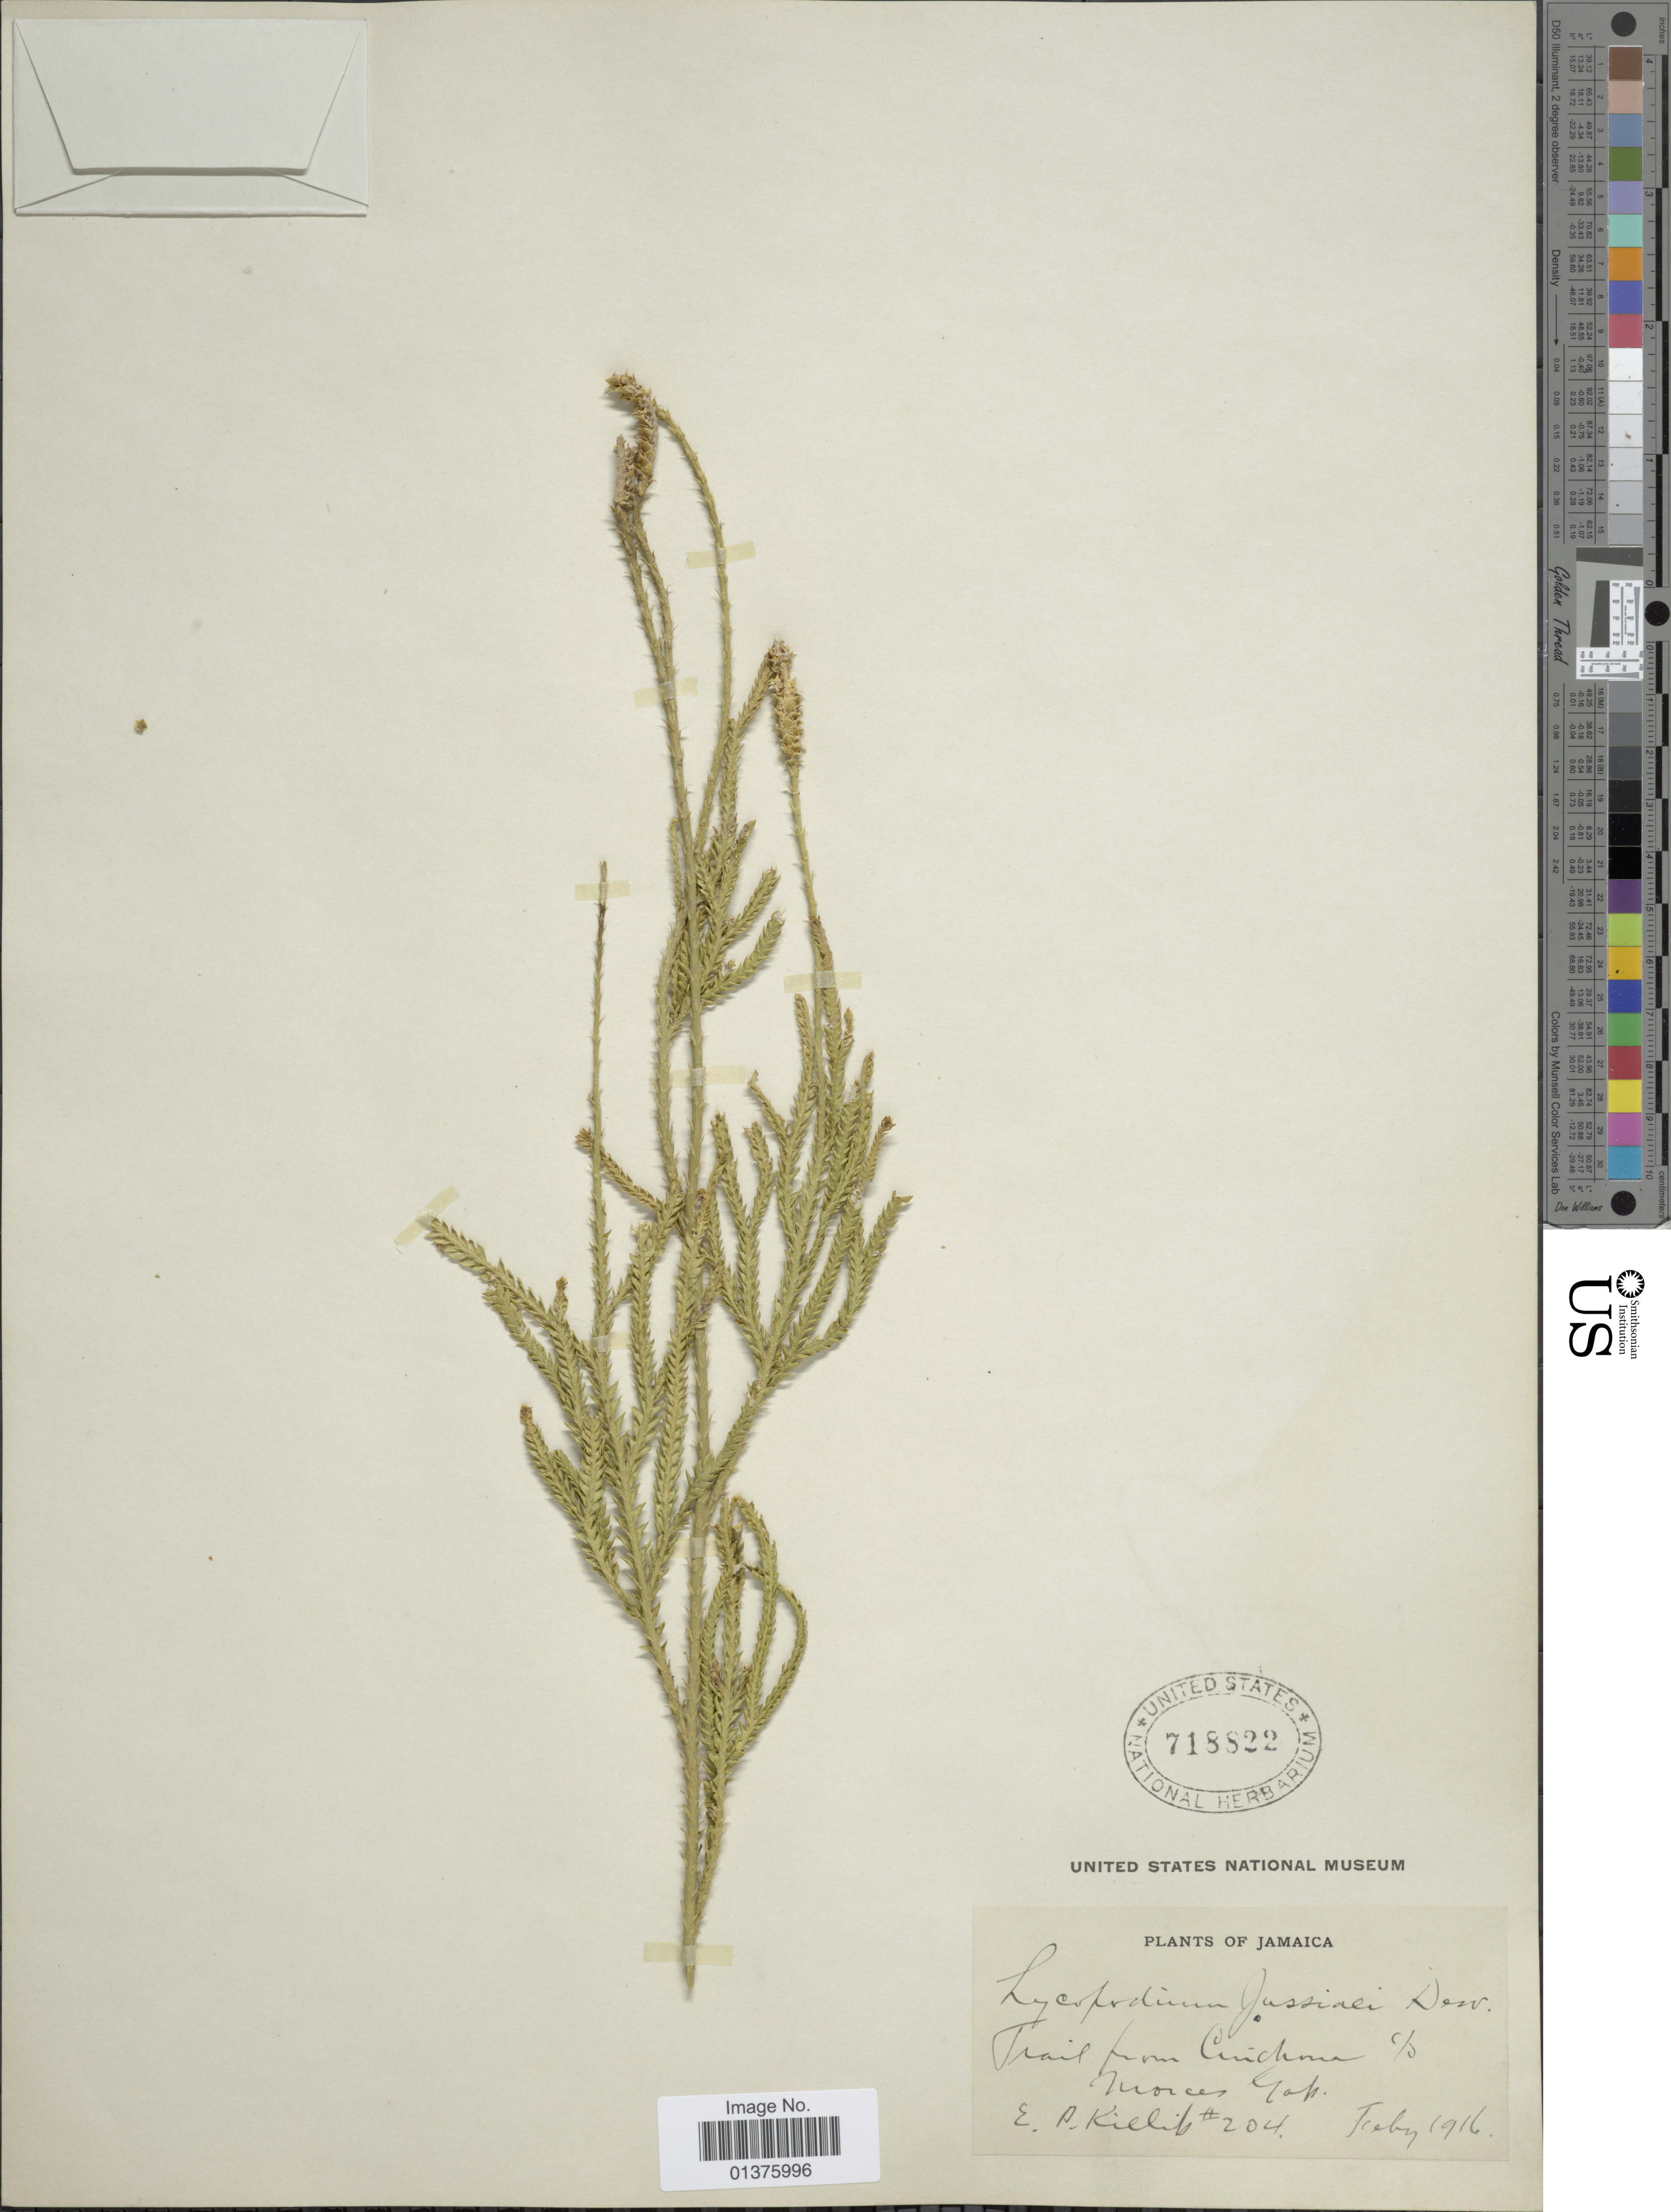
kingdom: Plantae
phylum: Tracheophyta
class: Lycopodiopsida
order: Lycopodiales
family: Lycopodiaceae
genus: Diphasium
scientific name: Diphasium jussiaei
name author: (Desv.) C. Presl ex Rothm.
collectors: E. P. Killip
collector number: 204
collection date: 1916-02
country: Jamaica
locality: Trail from Chinchona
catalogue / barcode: US 718822